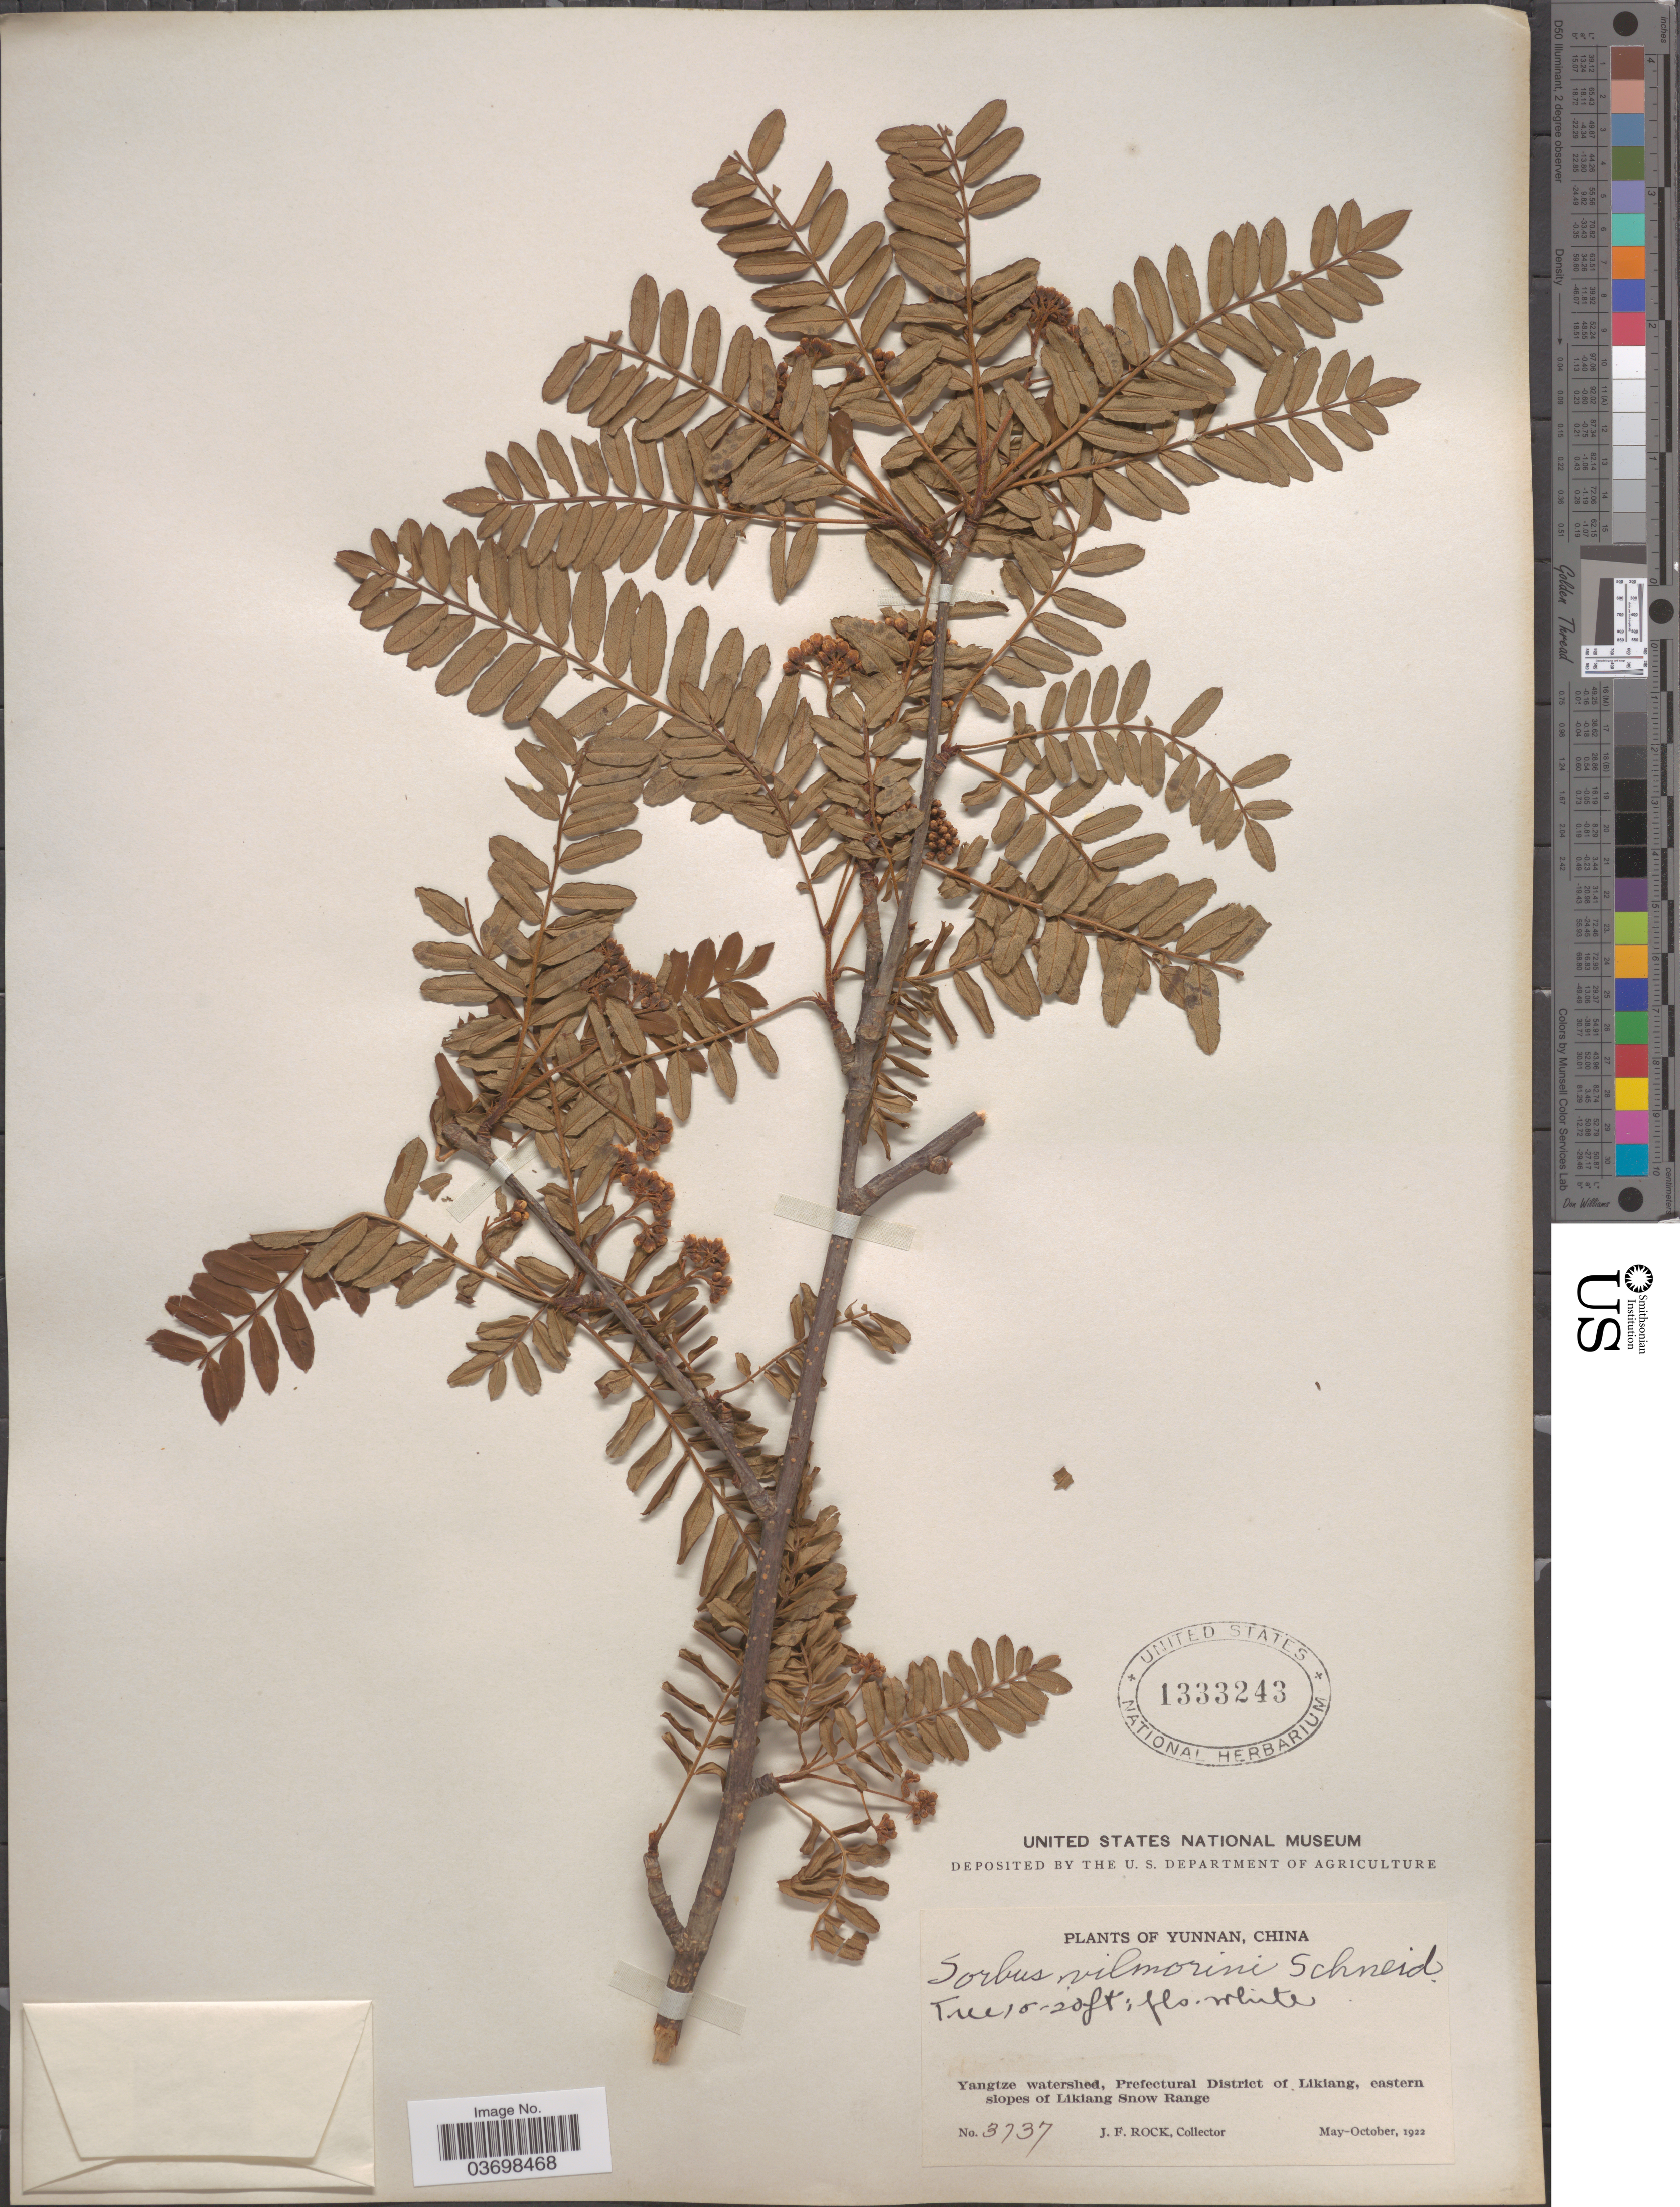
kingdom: Plantae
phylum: Tracheophyta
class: Magnoliopsida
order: Rosales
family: Rosaceae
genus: Sorbus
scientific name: Sorbus vilmorini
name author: C.K. Schneid.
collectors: J. Rock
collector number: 3737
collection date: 1922-05/1922-10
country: China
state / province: Yunnan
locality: Yangtze watershed, Prefectural District of Likiang, eastern slopes of Likiang Snow Range.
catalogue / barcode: US 1333243